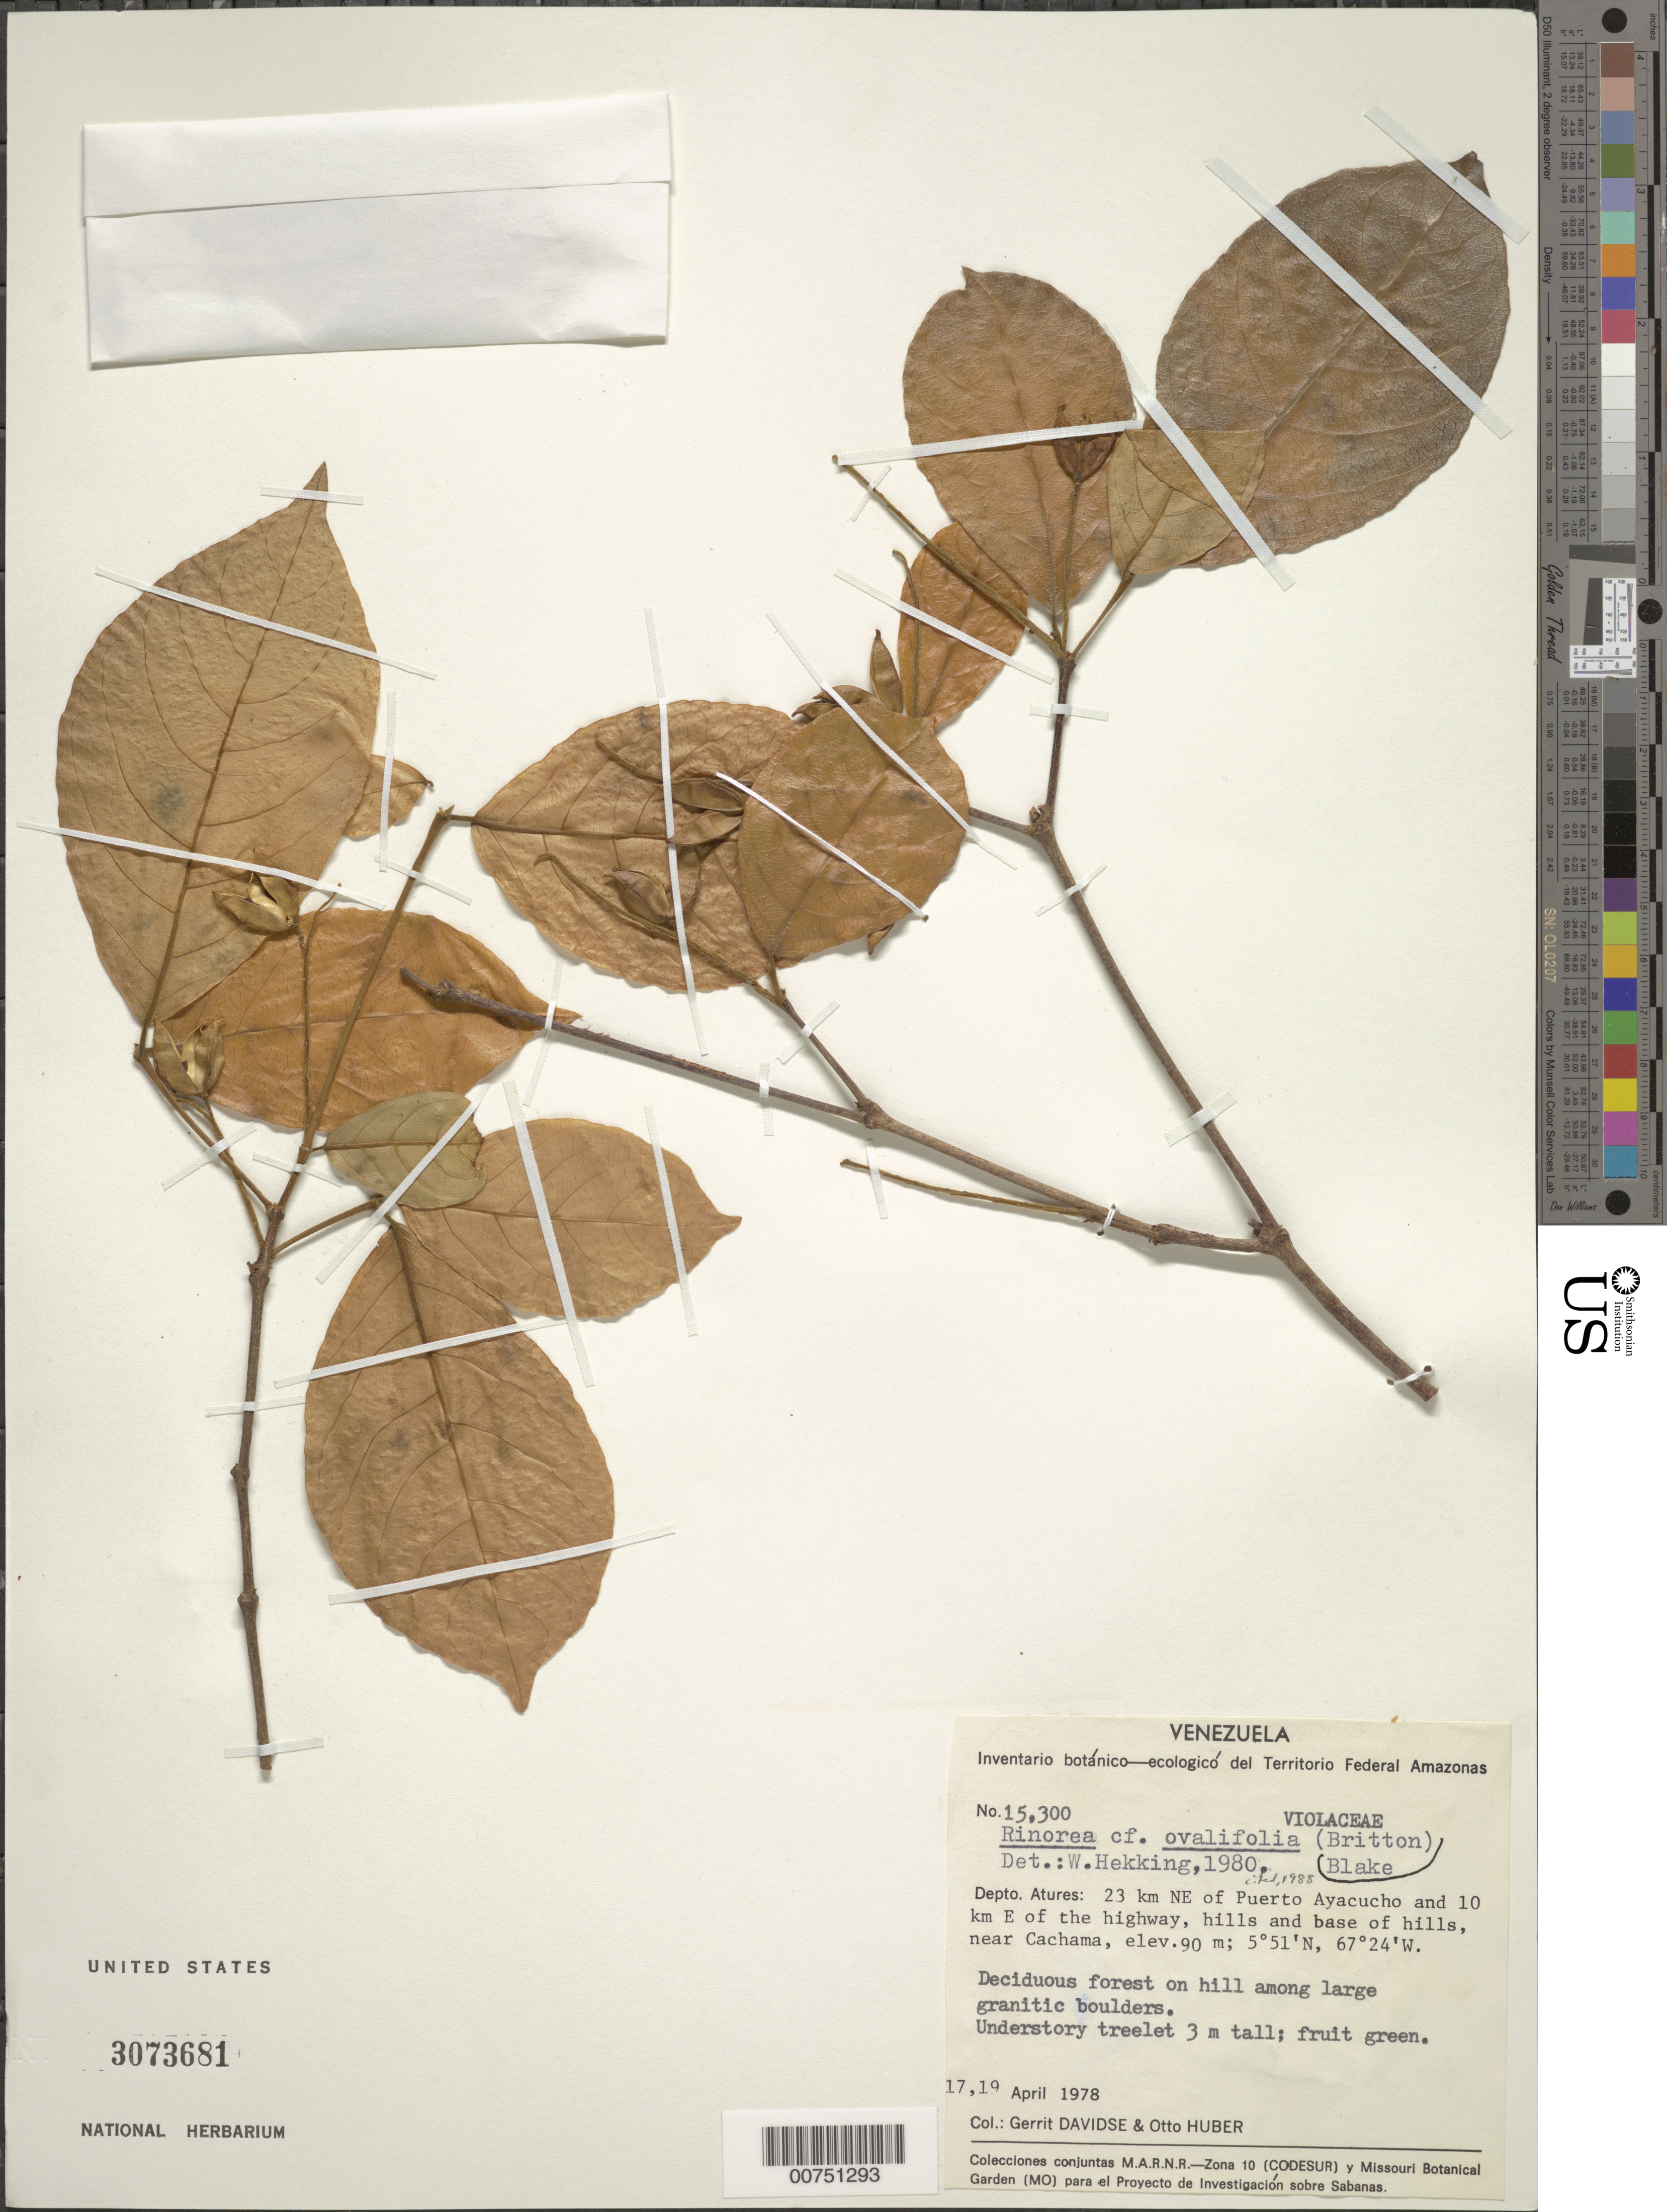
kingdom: Plantae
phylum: Tracheophyta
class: Magnoliopsida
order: Malpighiales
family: Violaceae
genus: Rinorea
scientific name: Rinorea ovalifolia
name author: (Britton) S.F. Blake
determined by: Hekking, W. H. A.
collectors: G. Davidse & O. Huber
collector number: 15300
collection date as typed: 17-Apr-78 and 19-Apr-78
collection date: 1978-04-17,1978-04-19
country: Venezuela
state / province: Amazonas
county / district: Atures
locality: Puerto Ayacucho, 23 km NE of, 10 km E of highway to El Burro, near Cachama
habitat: Deciduous forest on hill among large granitic boulders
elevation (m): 90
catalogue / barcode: US 3073681